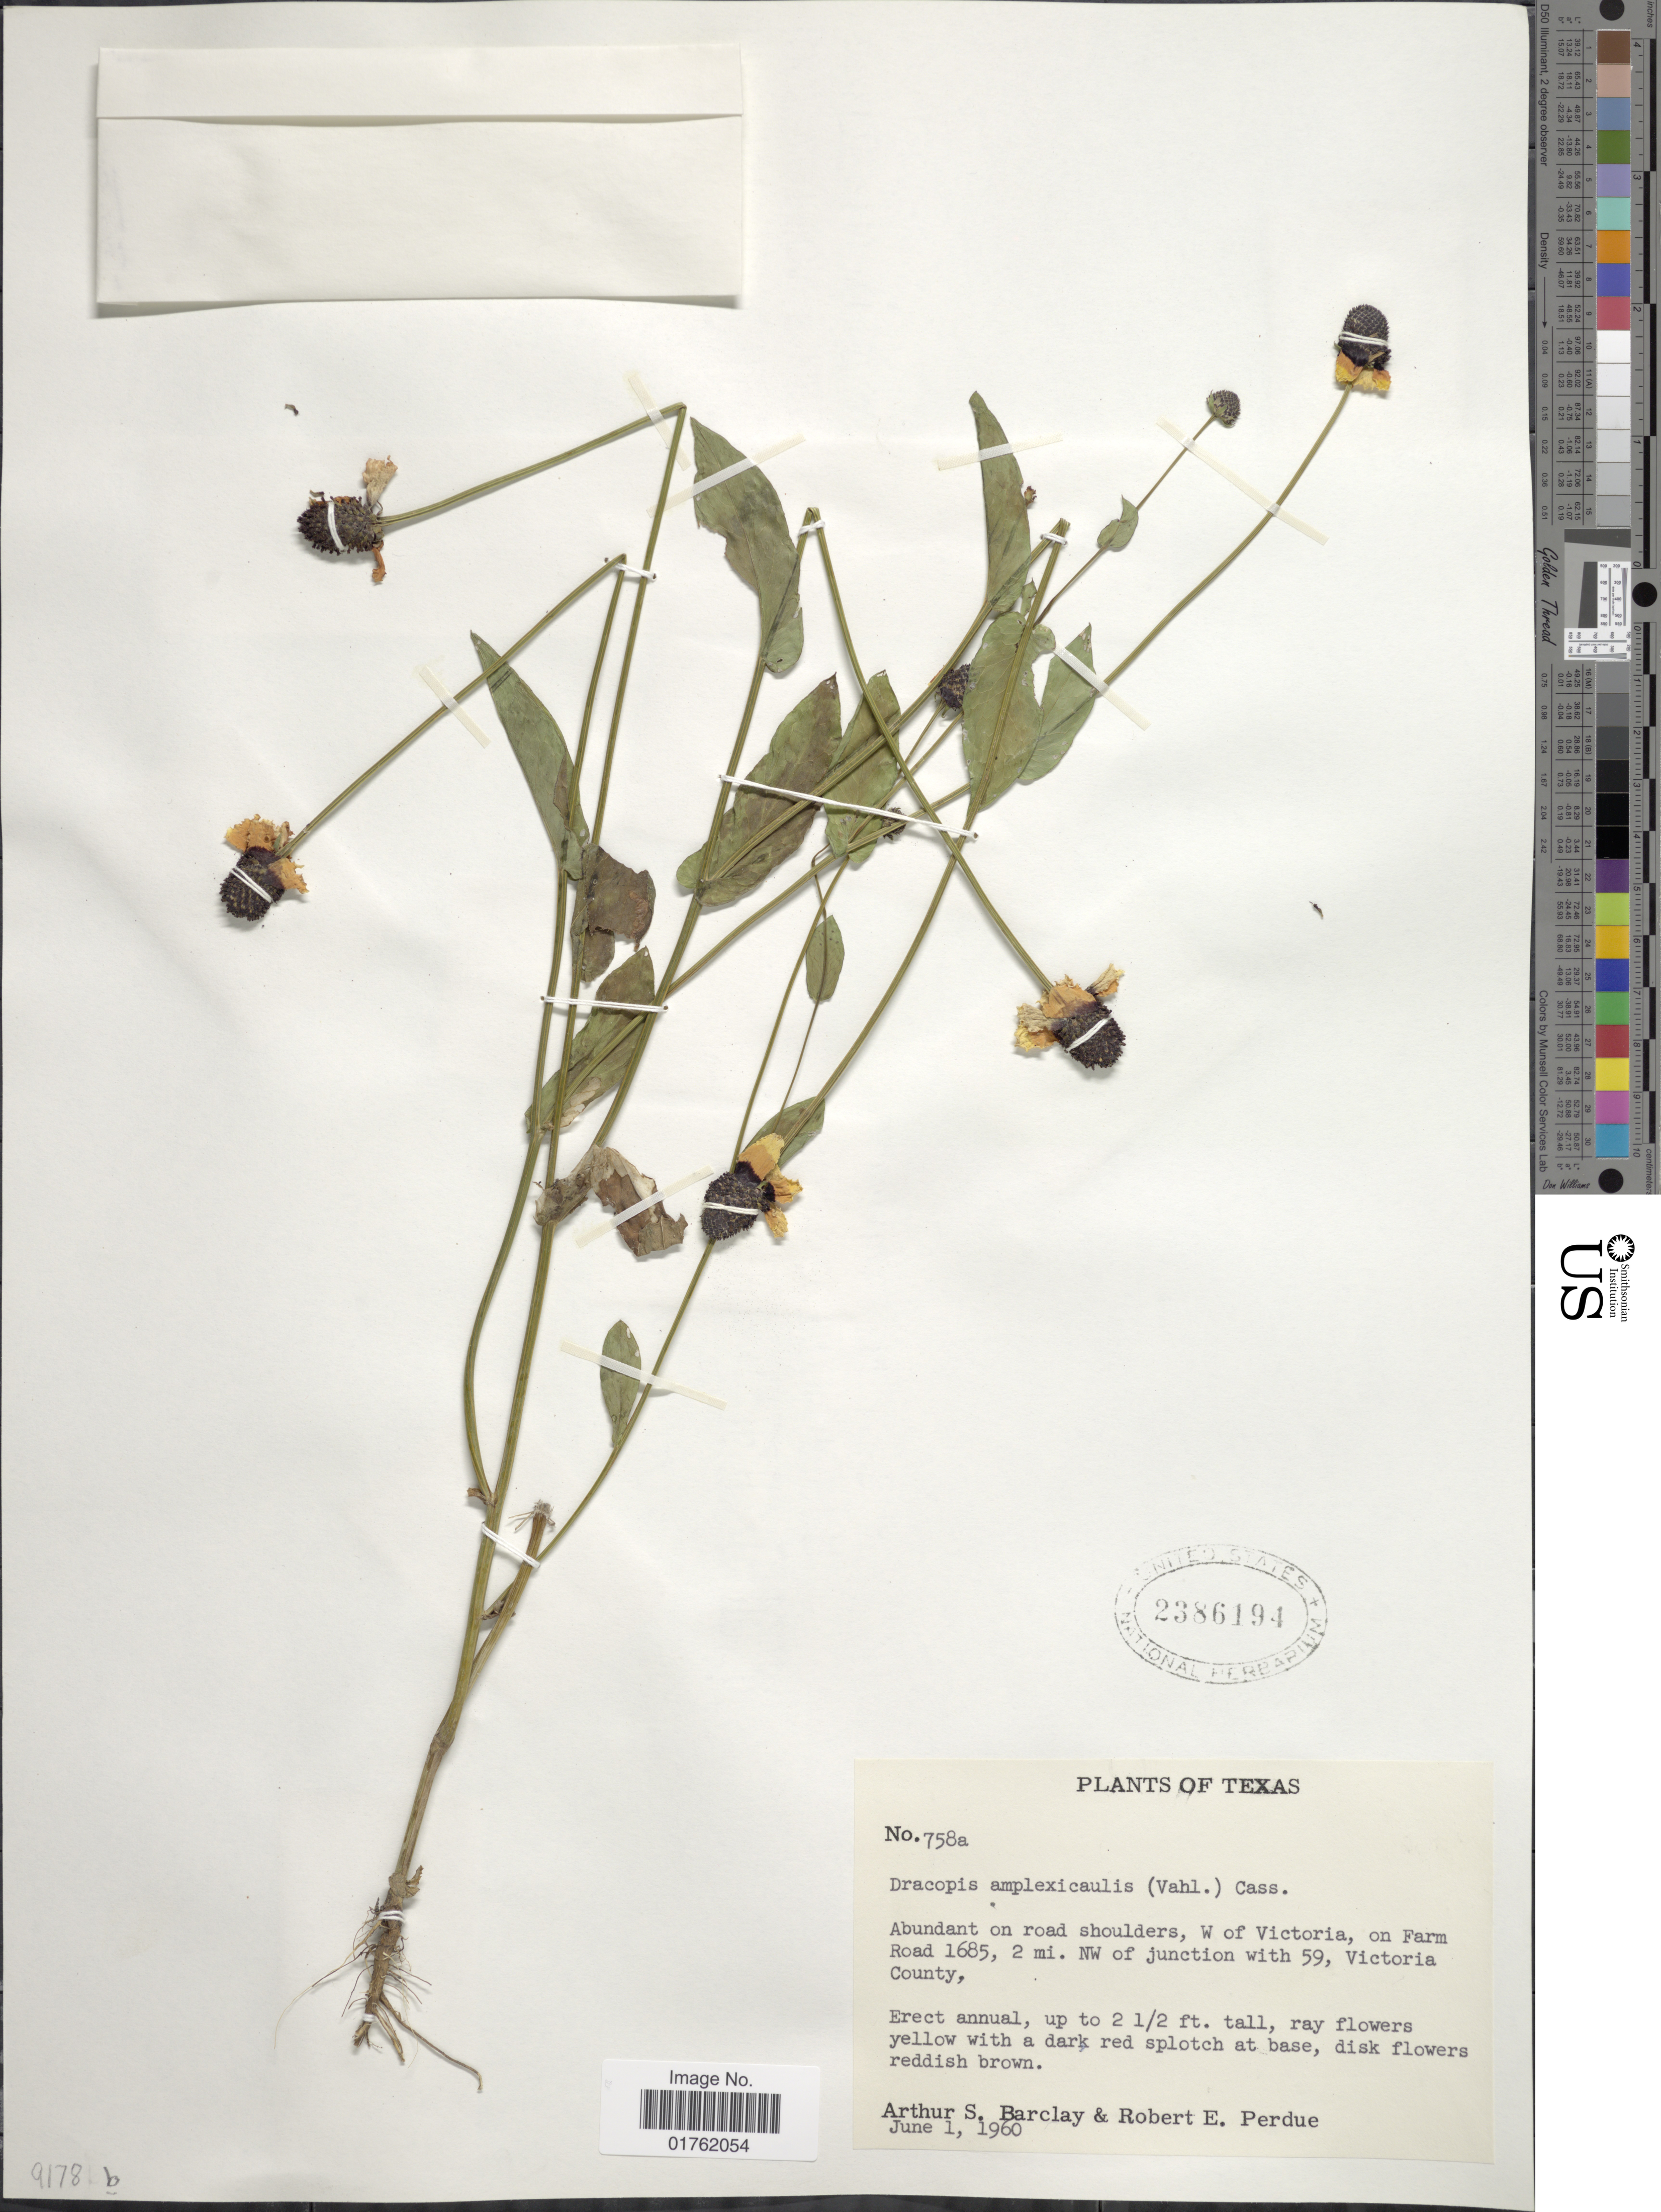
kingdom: Plantae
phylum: Tracheophyta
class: Magnoliopsida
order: Asterales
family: Asteraceae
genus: Ratibida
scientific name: Ratibida amplexicaulis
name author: (Vahl) Cass.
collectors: A. S. Barclay & R. E. Perdue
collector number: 758a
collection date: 1960-06-01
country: United States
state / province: Texas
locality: W of Victoria, on Farm Road 1685, 2 mi NW of junction with 59, Victoria County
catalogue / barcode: US 2386194